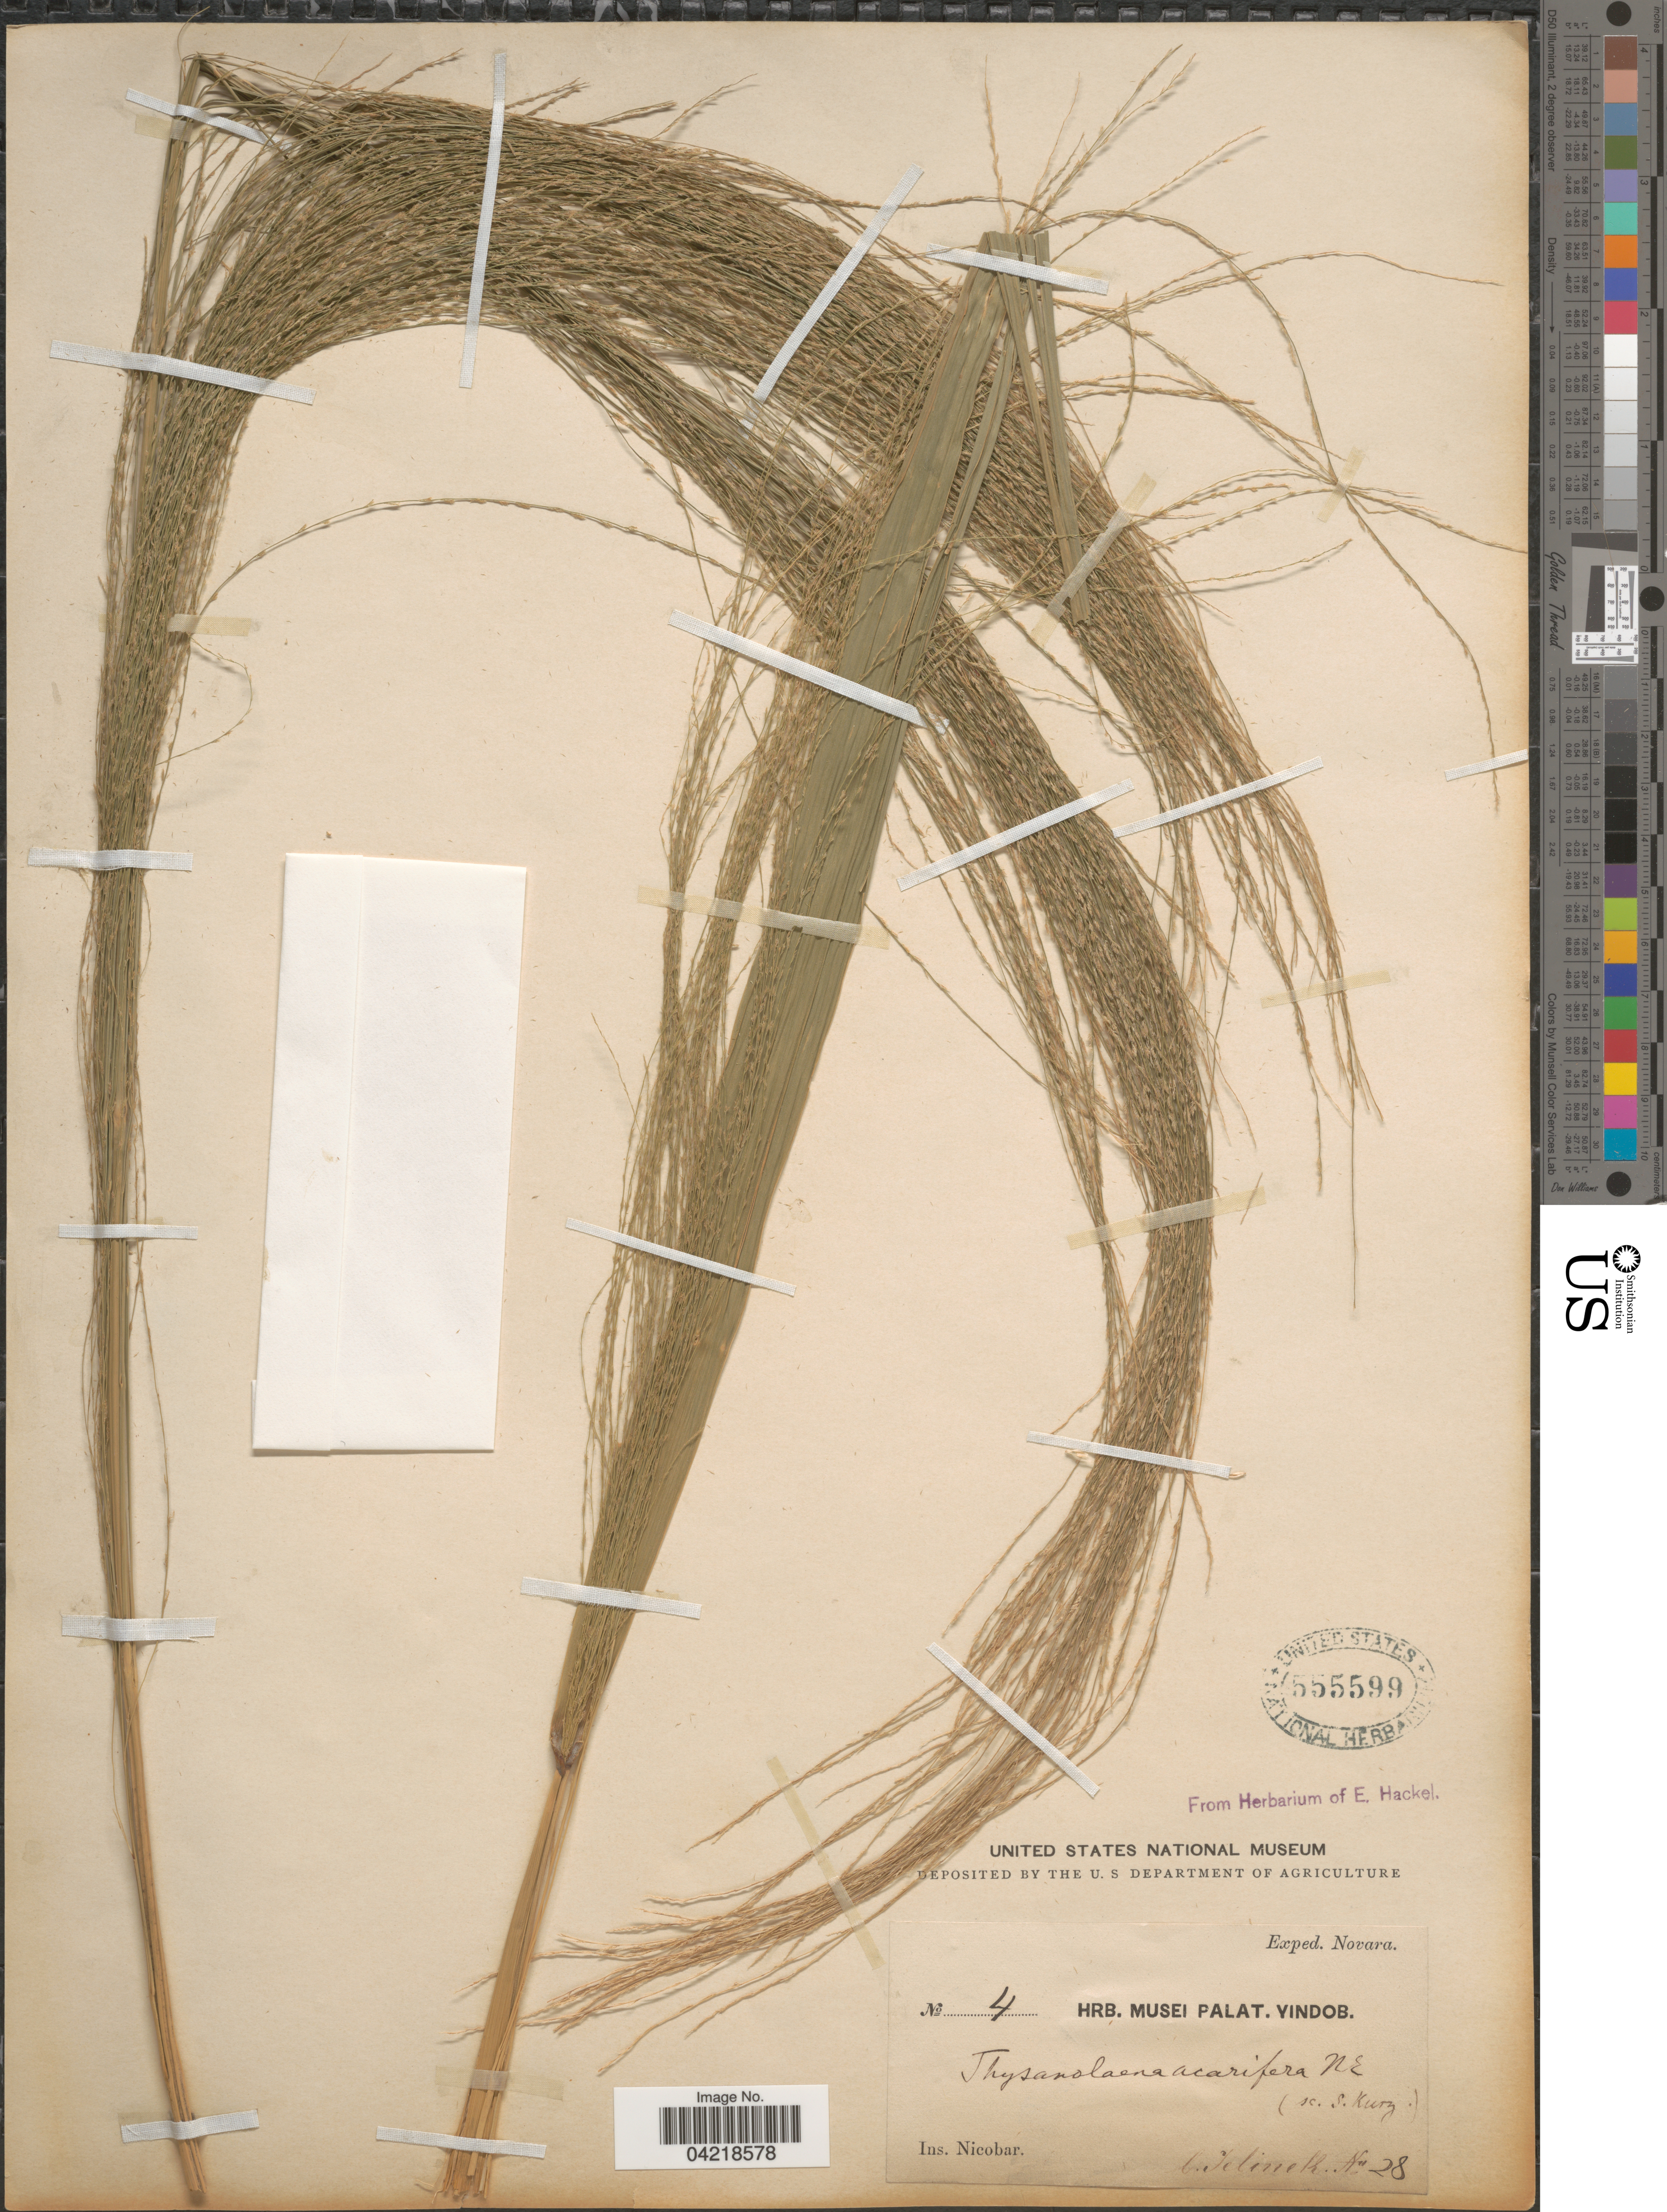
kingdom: Plantae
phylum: Tracheophyta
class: Liliopsida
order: Poales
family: Poaceae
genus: Thysanolaena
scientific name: Thysanolaena latifolia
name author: (Roxb. ex Hornem.) Honda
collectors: Jelinek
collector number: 28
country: India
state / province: Andaman and Nicobar Islands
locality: Exped. Novara. Ins. Nicobar.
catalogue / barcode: US 555599